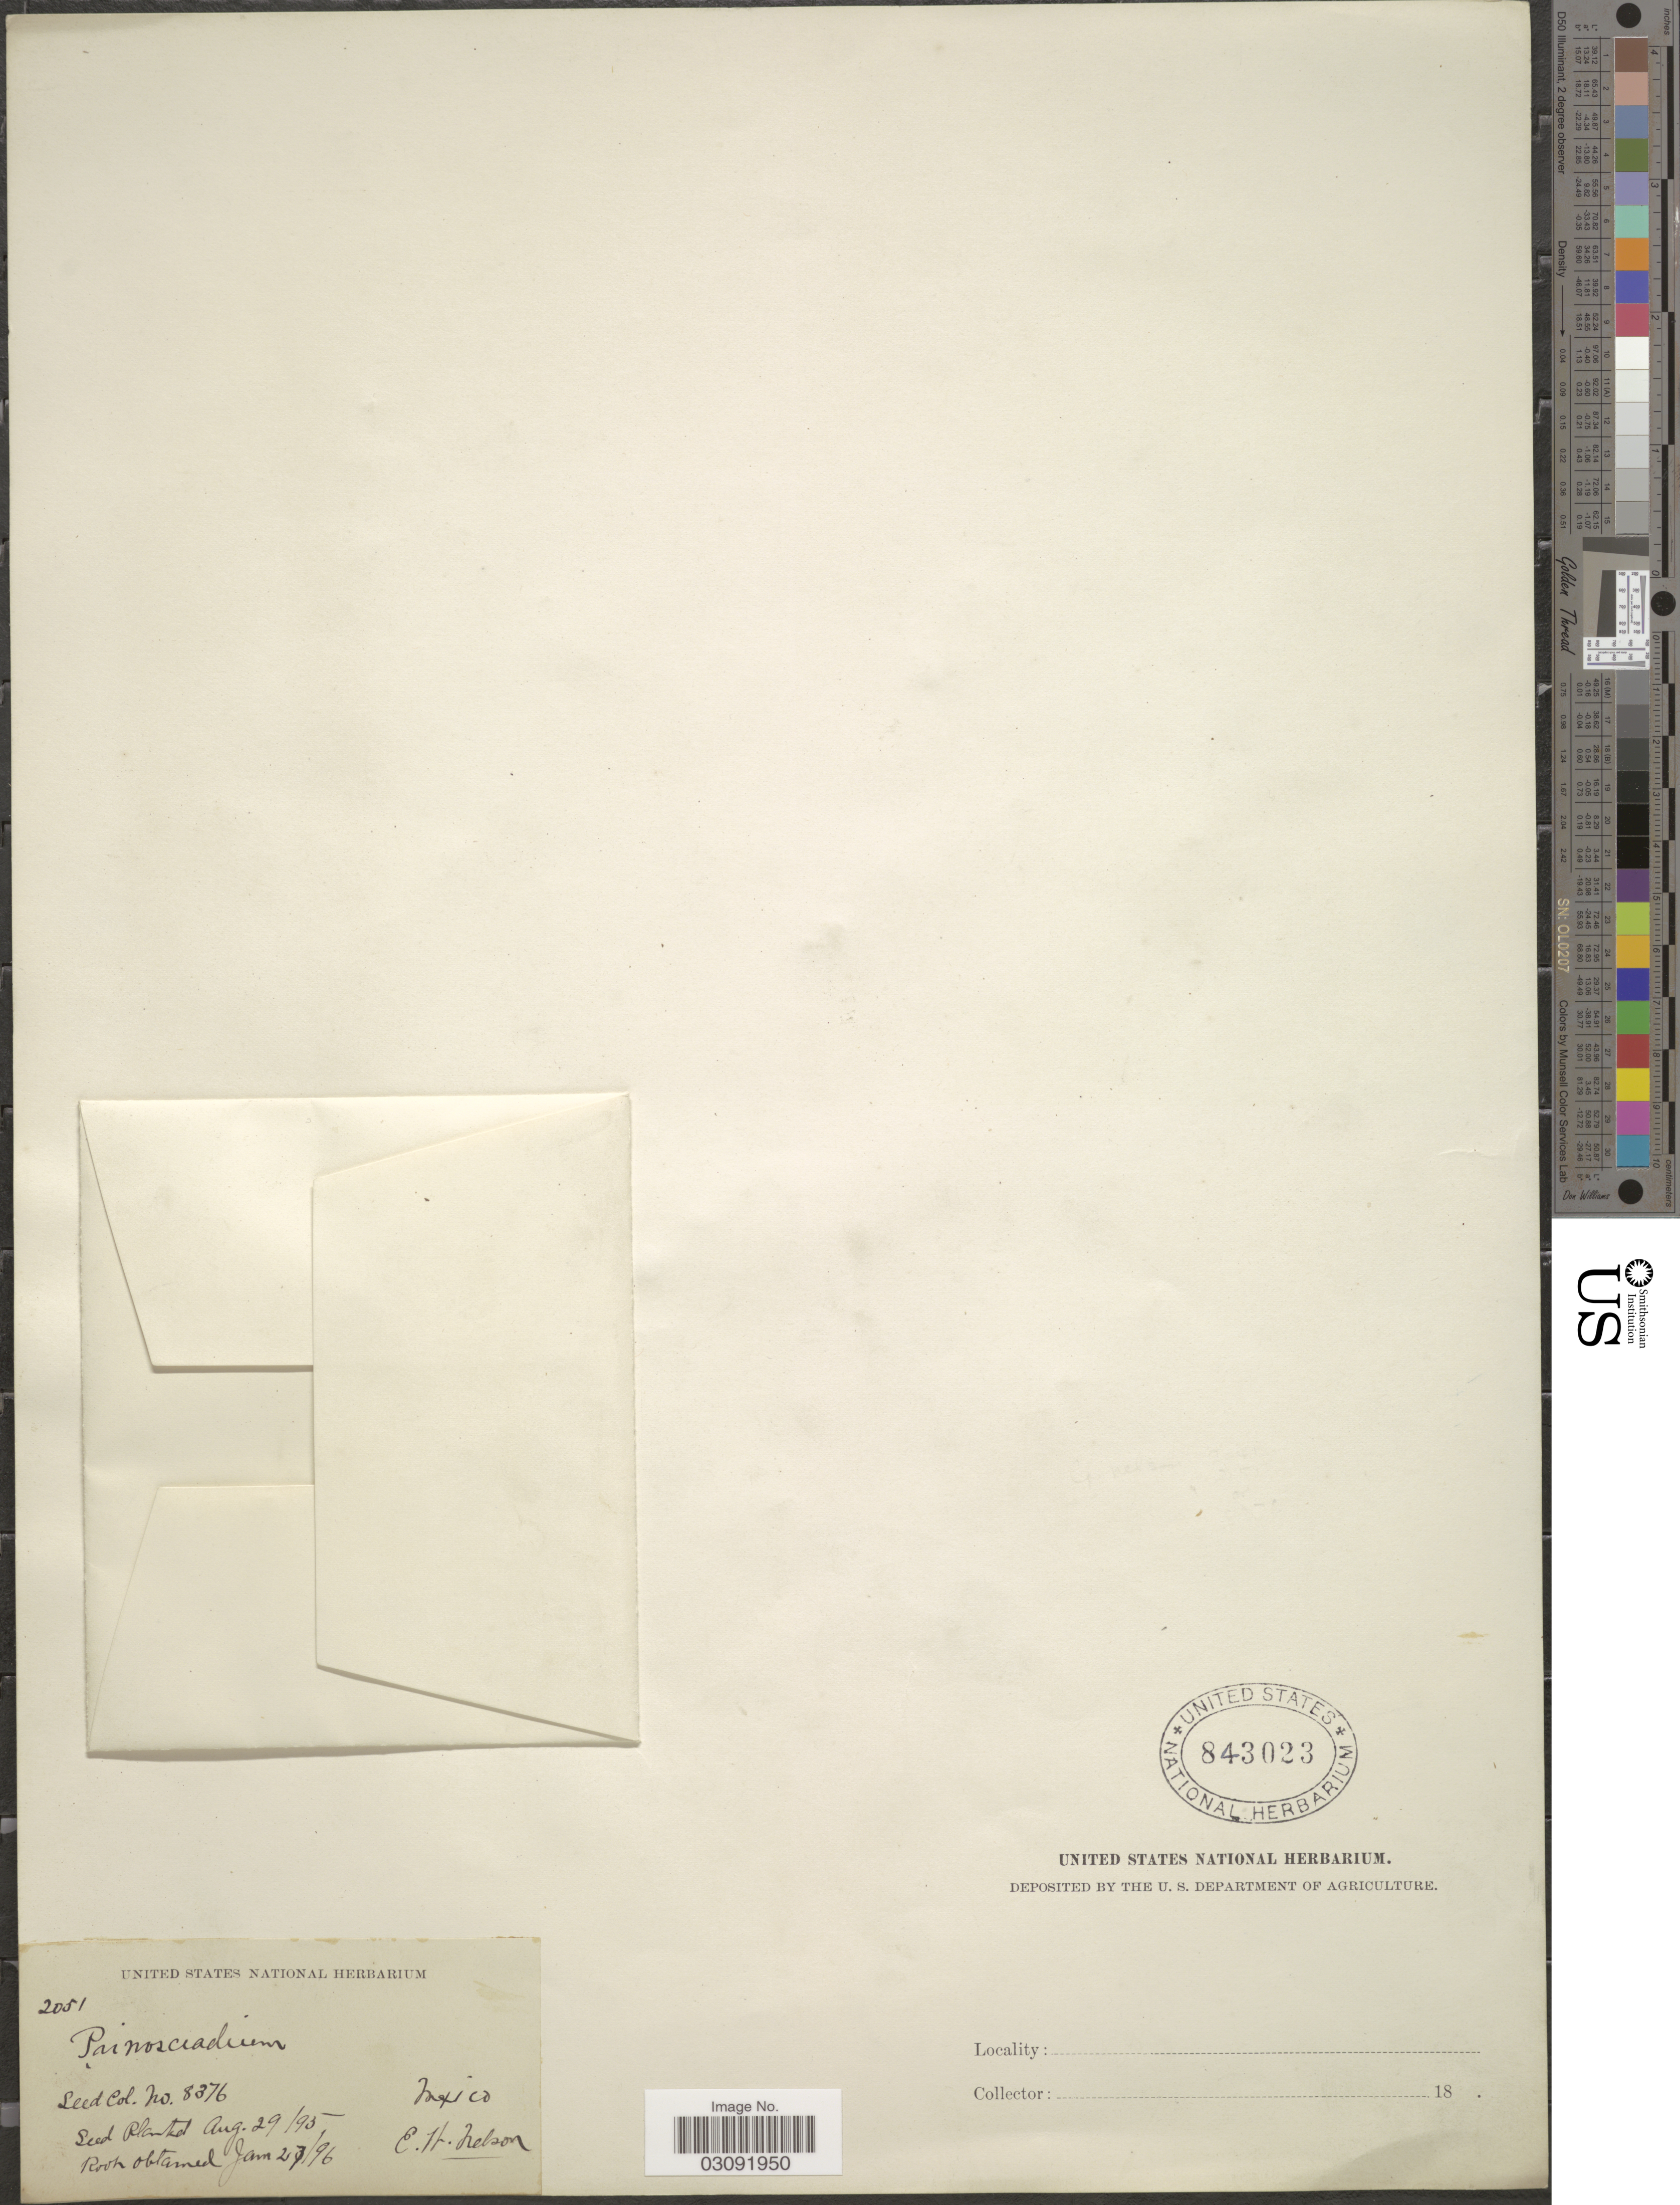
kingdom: Plantae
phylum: Tracheophyta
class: Magnoliopsida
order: Apiales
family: Apiaceae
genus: Prionosciadium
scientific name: Prionosciadium sp.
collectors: E. W. Nelson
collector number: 2051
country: Mexico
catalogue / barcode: US 843023